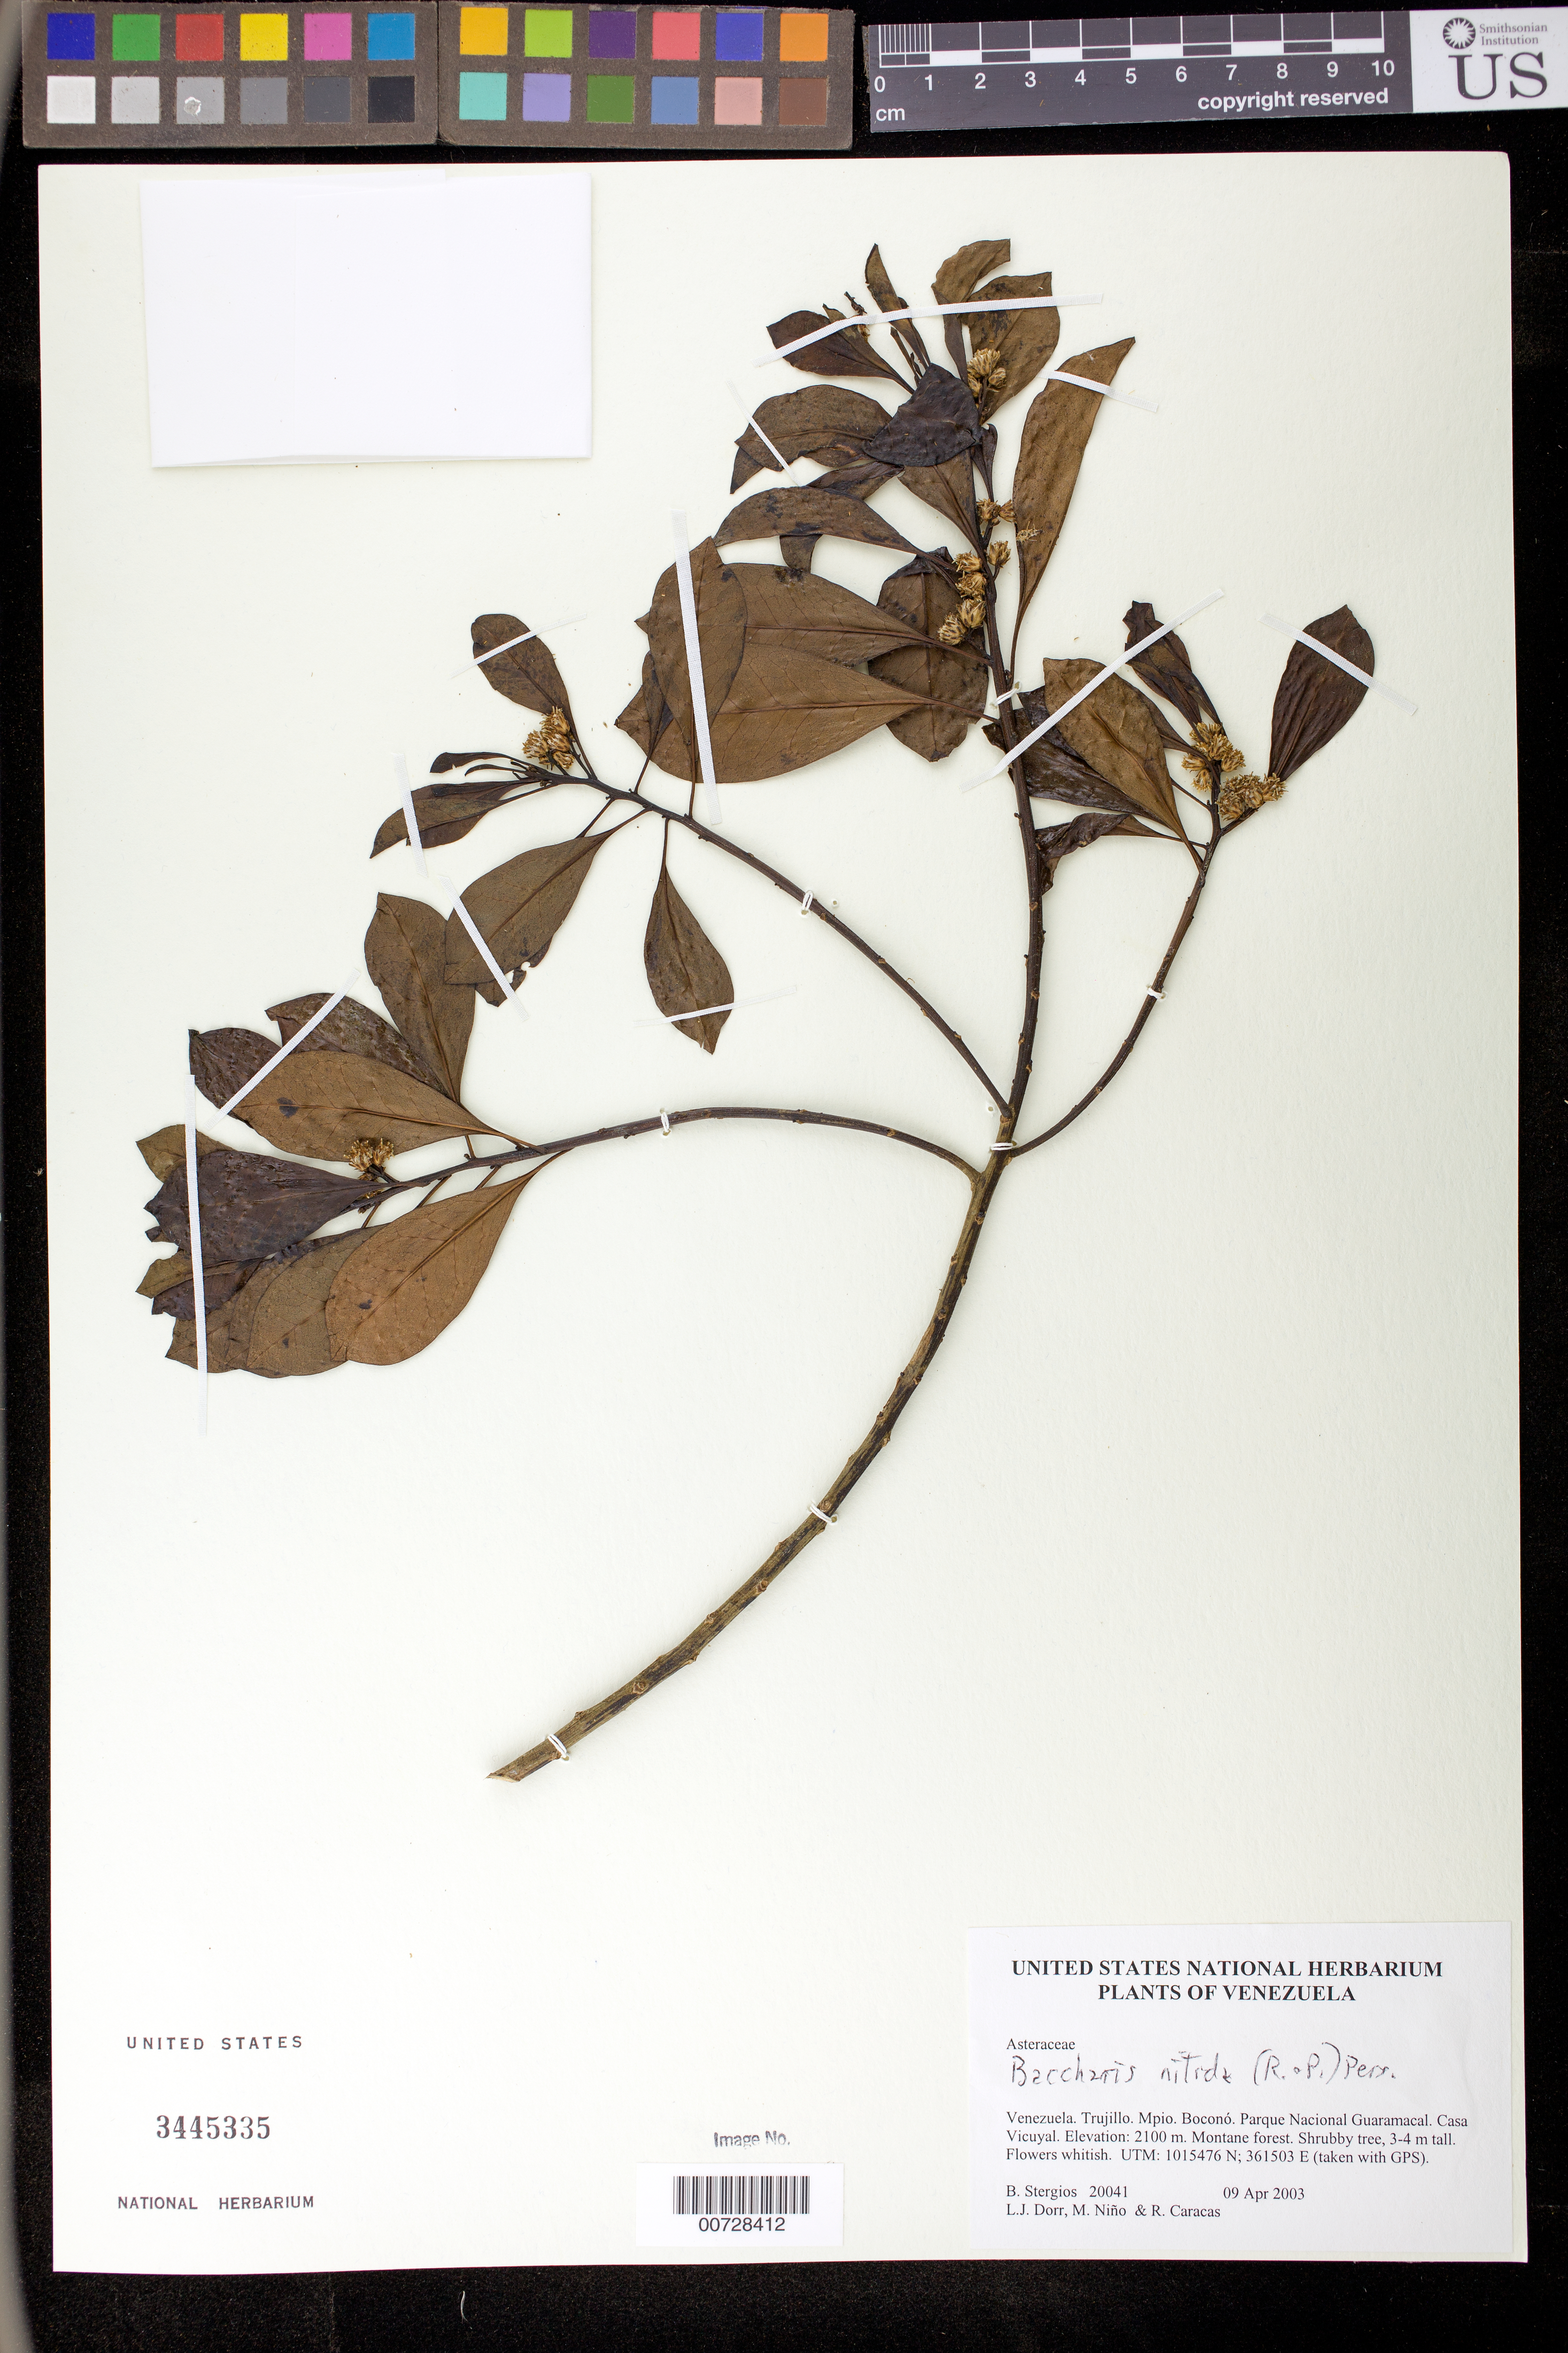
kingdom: Plantae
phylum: Tracheophyta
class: Magnoliopsida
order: Asterales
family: Asteraceae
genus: Baccharis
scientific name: Baccharis nitida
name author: (Ruiz & Pav.) Pers.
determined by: Robinson, Harold E., (US)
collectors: B. G. Stergios, L. J. Dorr, S. M. Niño & R. Caracas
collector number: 20041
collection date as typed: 09 Apr 2003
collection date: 2003-04-09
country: Venezuela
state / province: Trujillo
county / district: Boconó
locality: Parque Nacional Guaramacal. Casa Vicuyal.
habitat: Montane forest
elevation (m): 2100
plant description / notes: PORT, US, VEN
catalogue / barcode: US 3445335